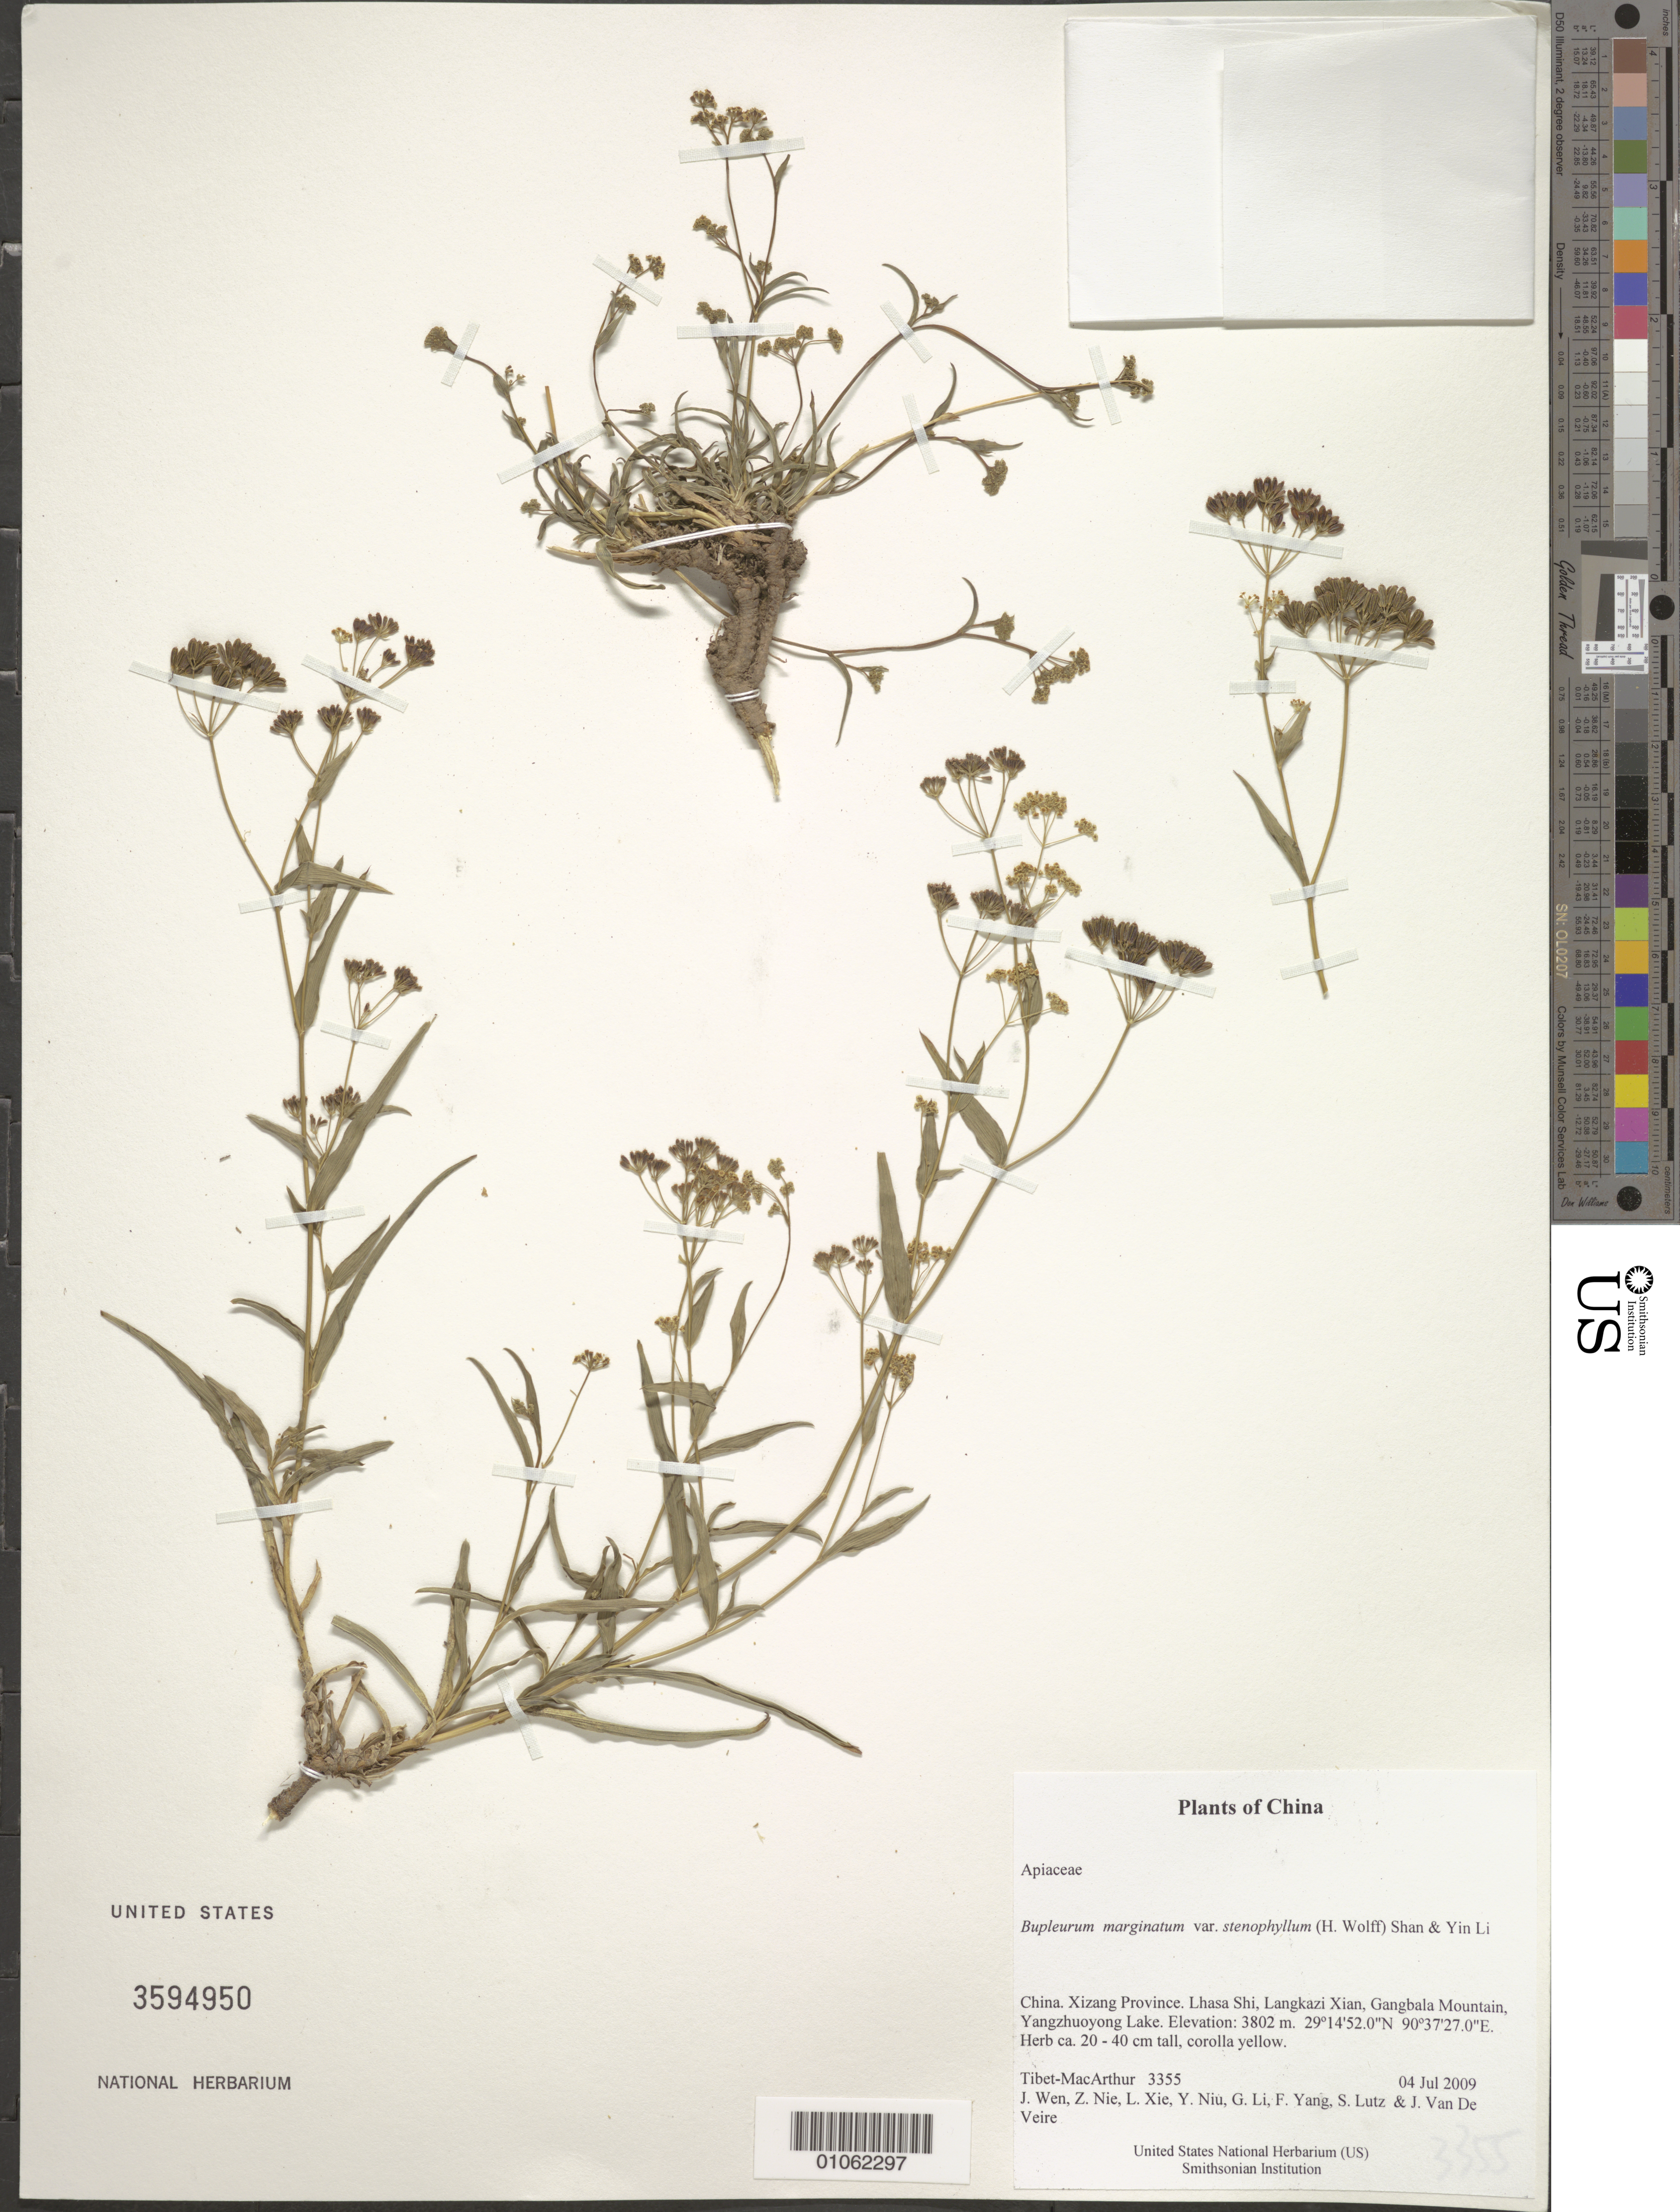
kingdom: Plantae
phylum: Tracheophyta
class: Magnoliopsida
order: Apiales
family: Apiaceae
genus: Bupleurum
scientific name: Bupleurum marginatum var. stenophyllum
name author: (H. Wolff) Shan & Yin Li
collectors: Tibet-MacArthur, J. Wen, Z. Nie, L. Xie, Y. Niu, G. Li, F. Yang, S. Lutz & J. Van De Veire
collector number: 3355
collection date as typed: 04 Jul 2009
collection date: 2009-07-04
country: China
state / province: Xizang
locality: Lhasa Shi, Langkazi Xian, Gangbala Mountain, Yangzhuoyong Lake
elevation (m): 3802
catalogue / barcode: US 3594950